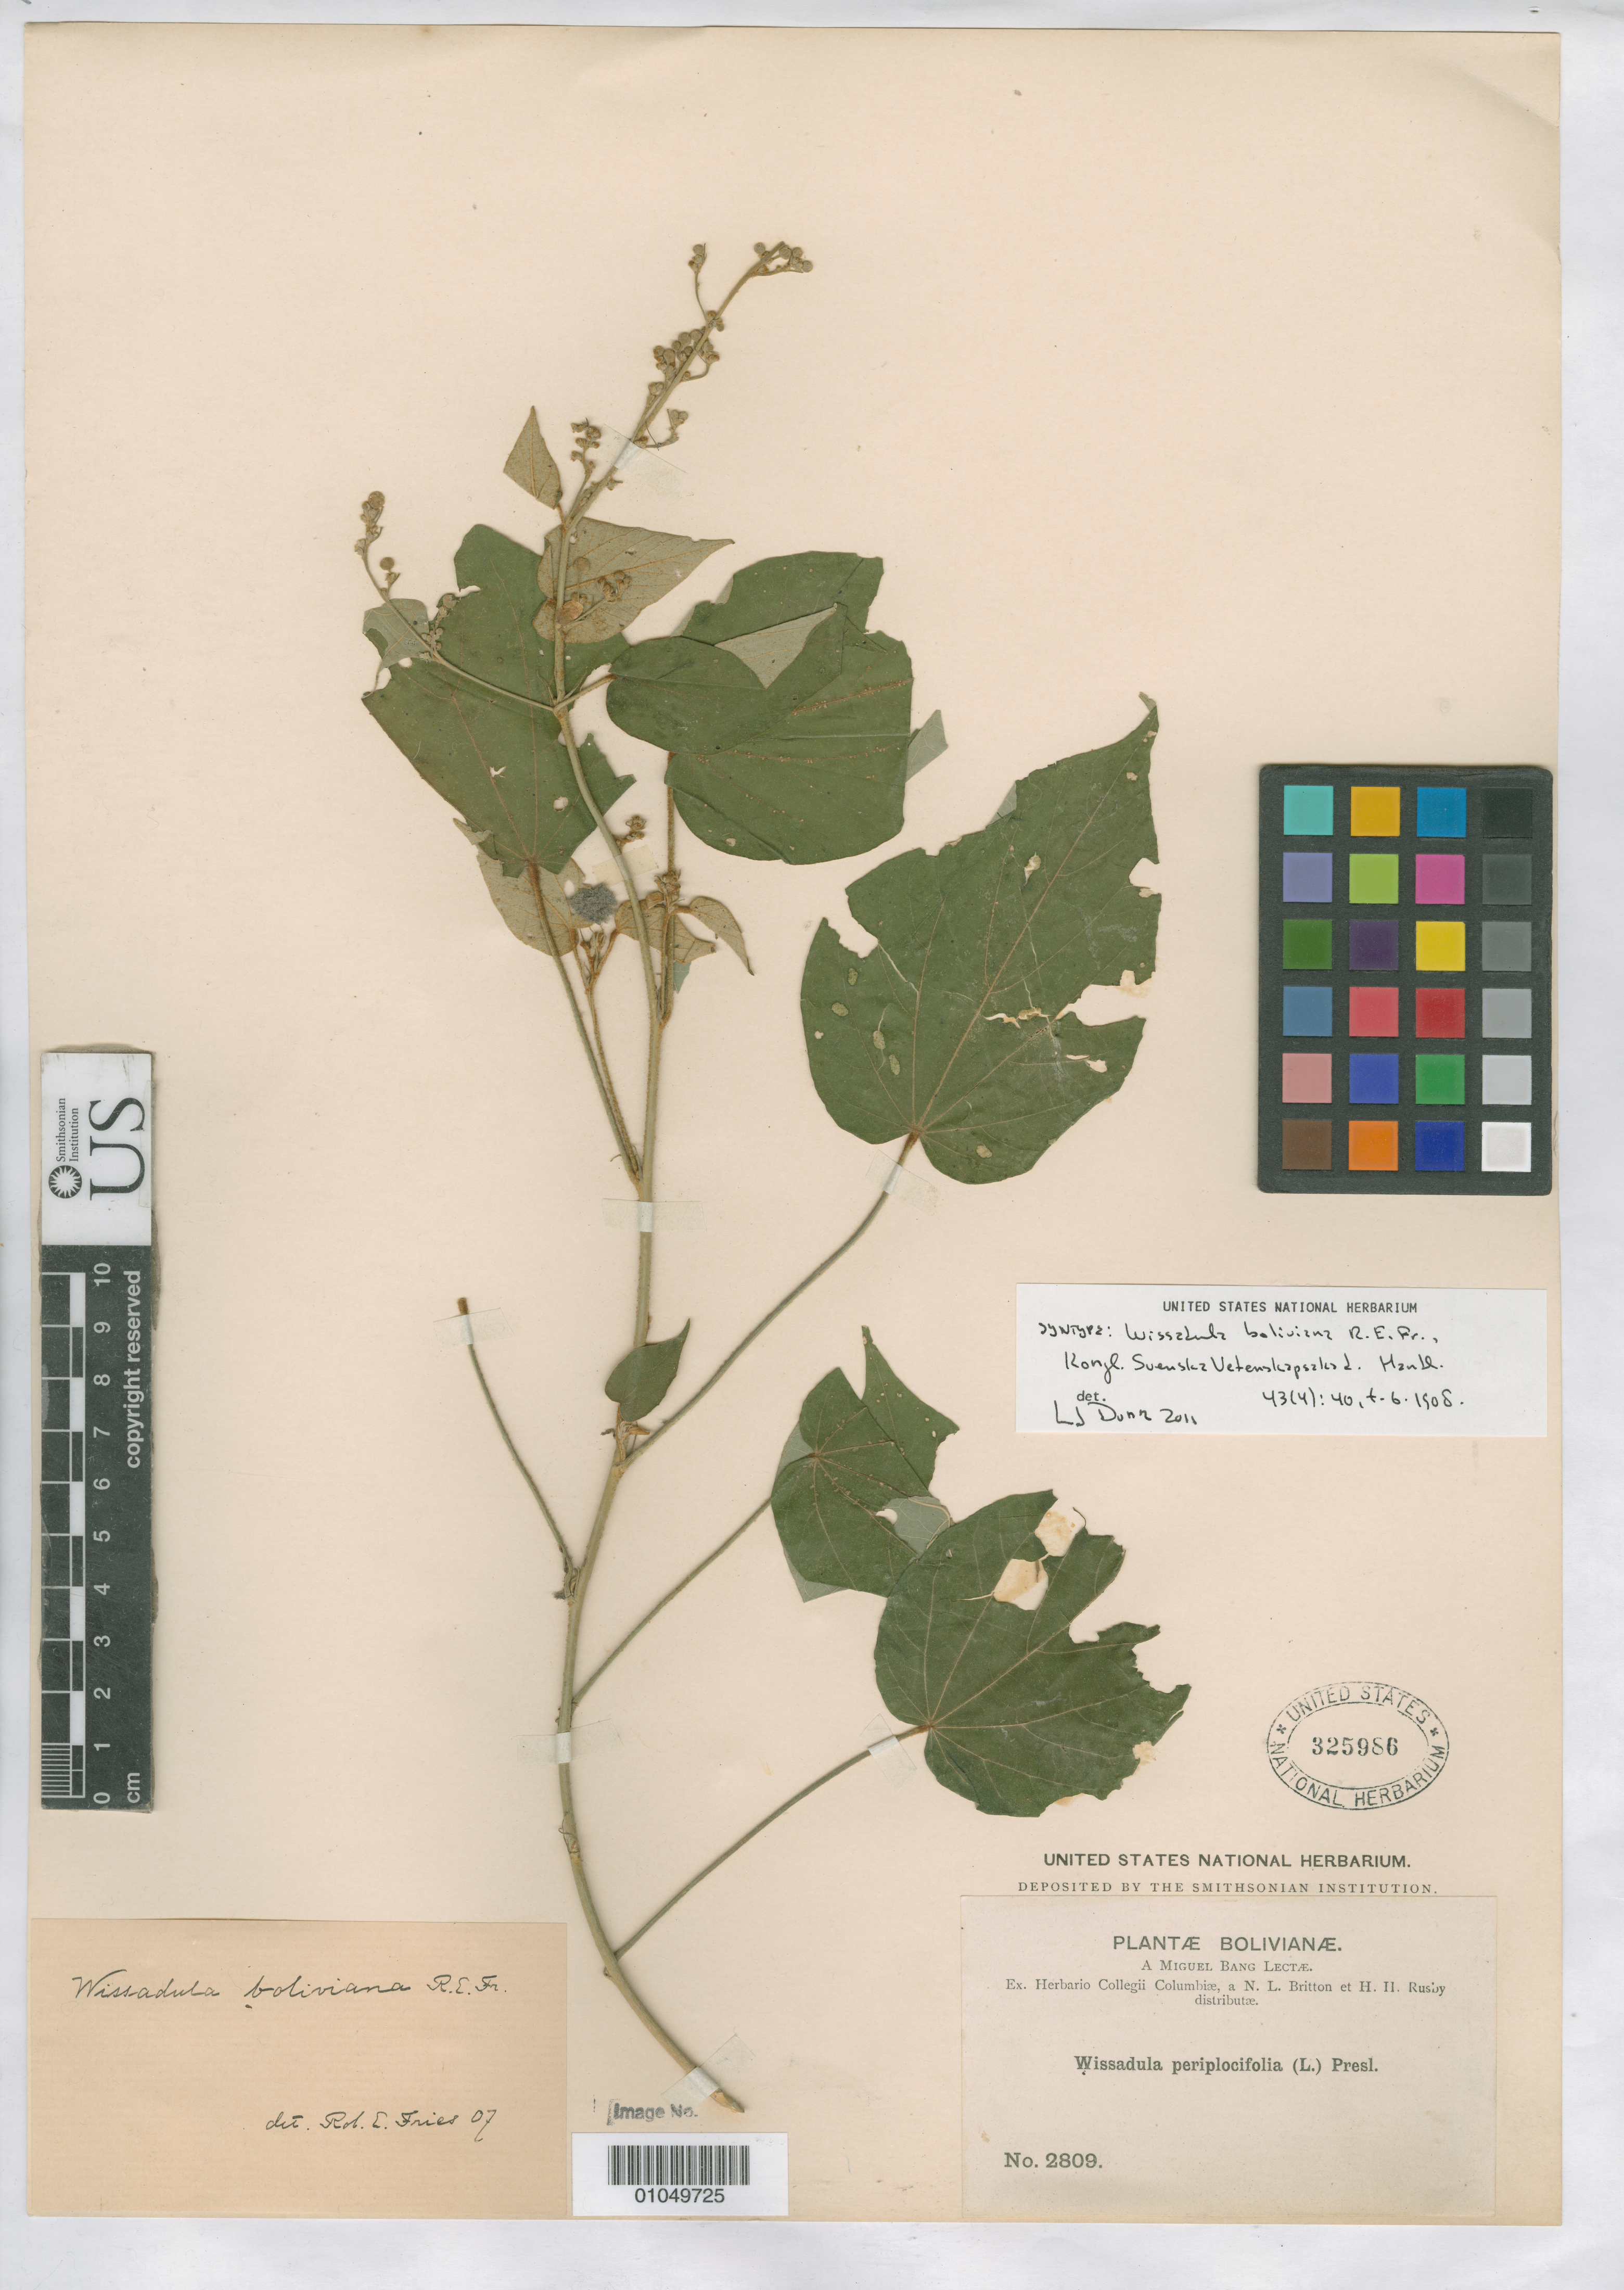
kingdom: Plantae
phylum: Tracheophyta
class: Magnoliopsida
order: Malvales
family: Malvaceae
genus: Wissadula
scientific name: Wissadula boliviana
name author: R.E. Fr.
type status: Isolectotype; Syntype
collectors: M. Bang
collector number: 2809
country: Bolivia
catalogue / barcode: US 325986